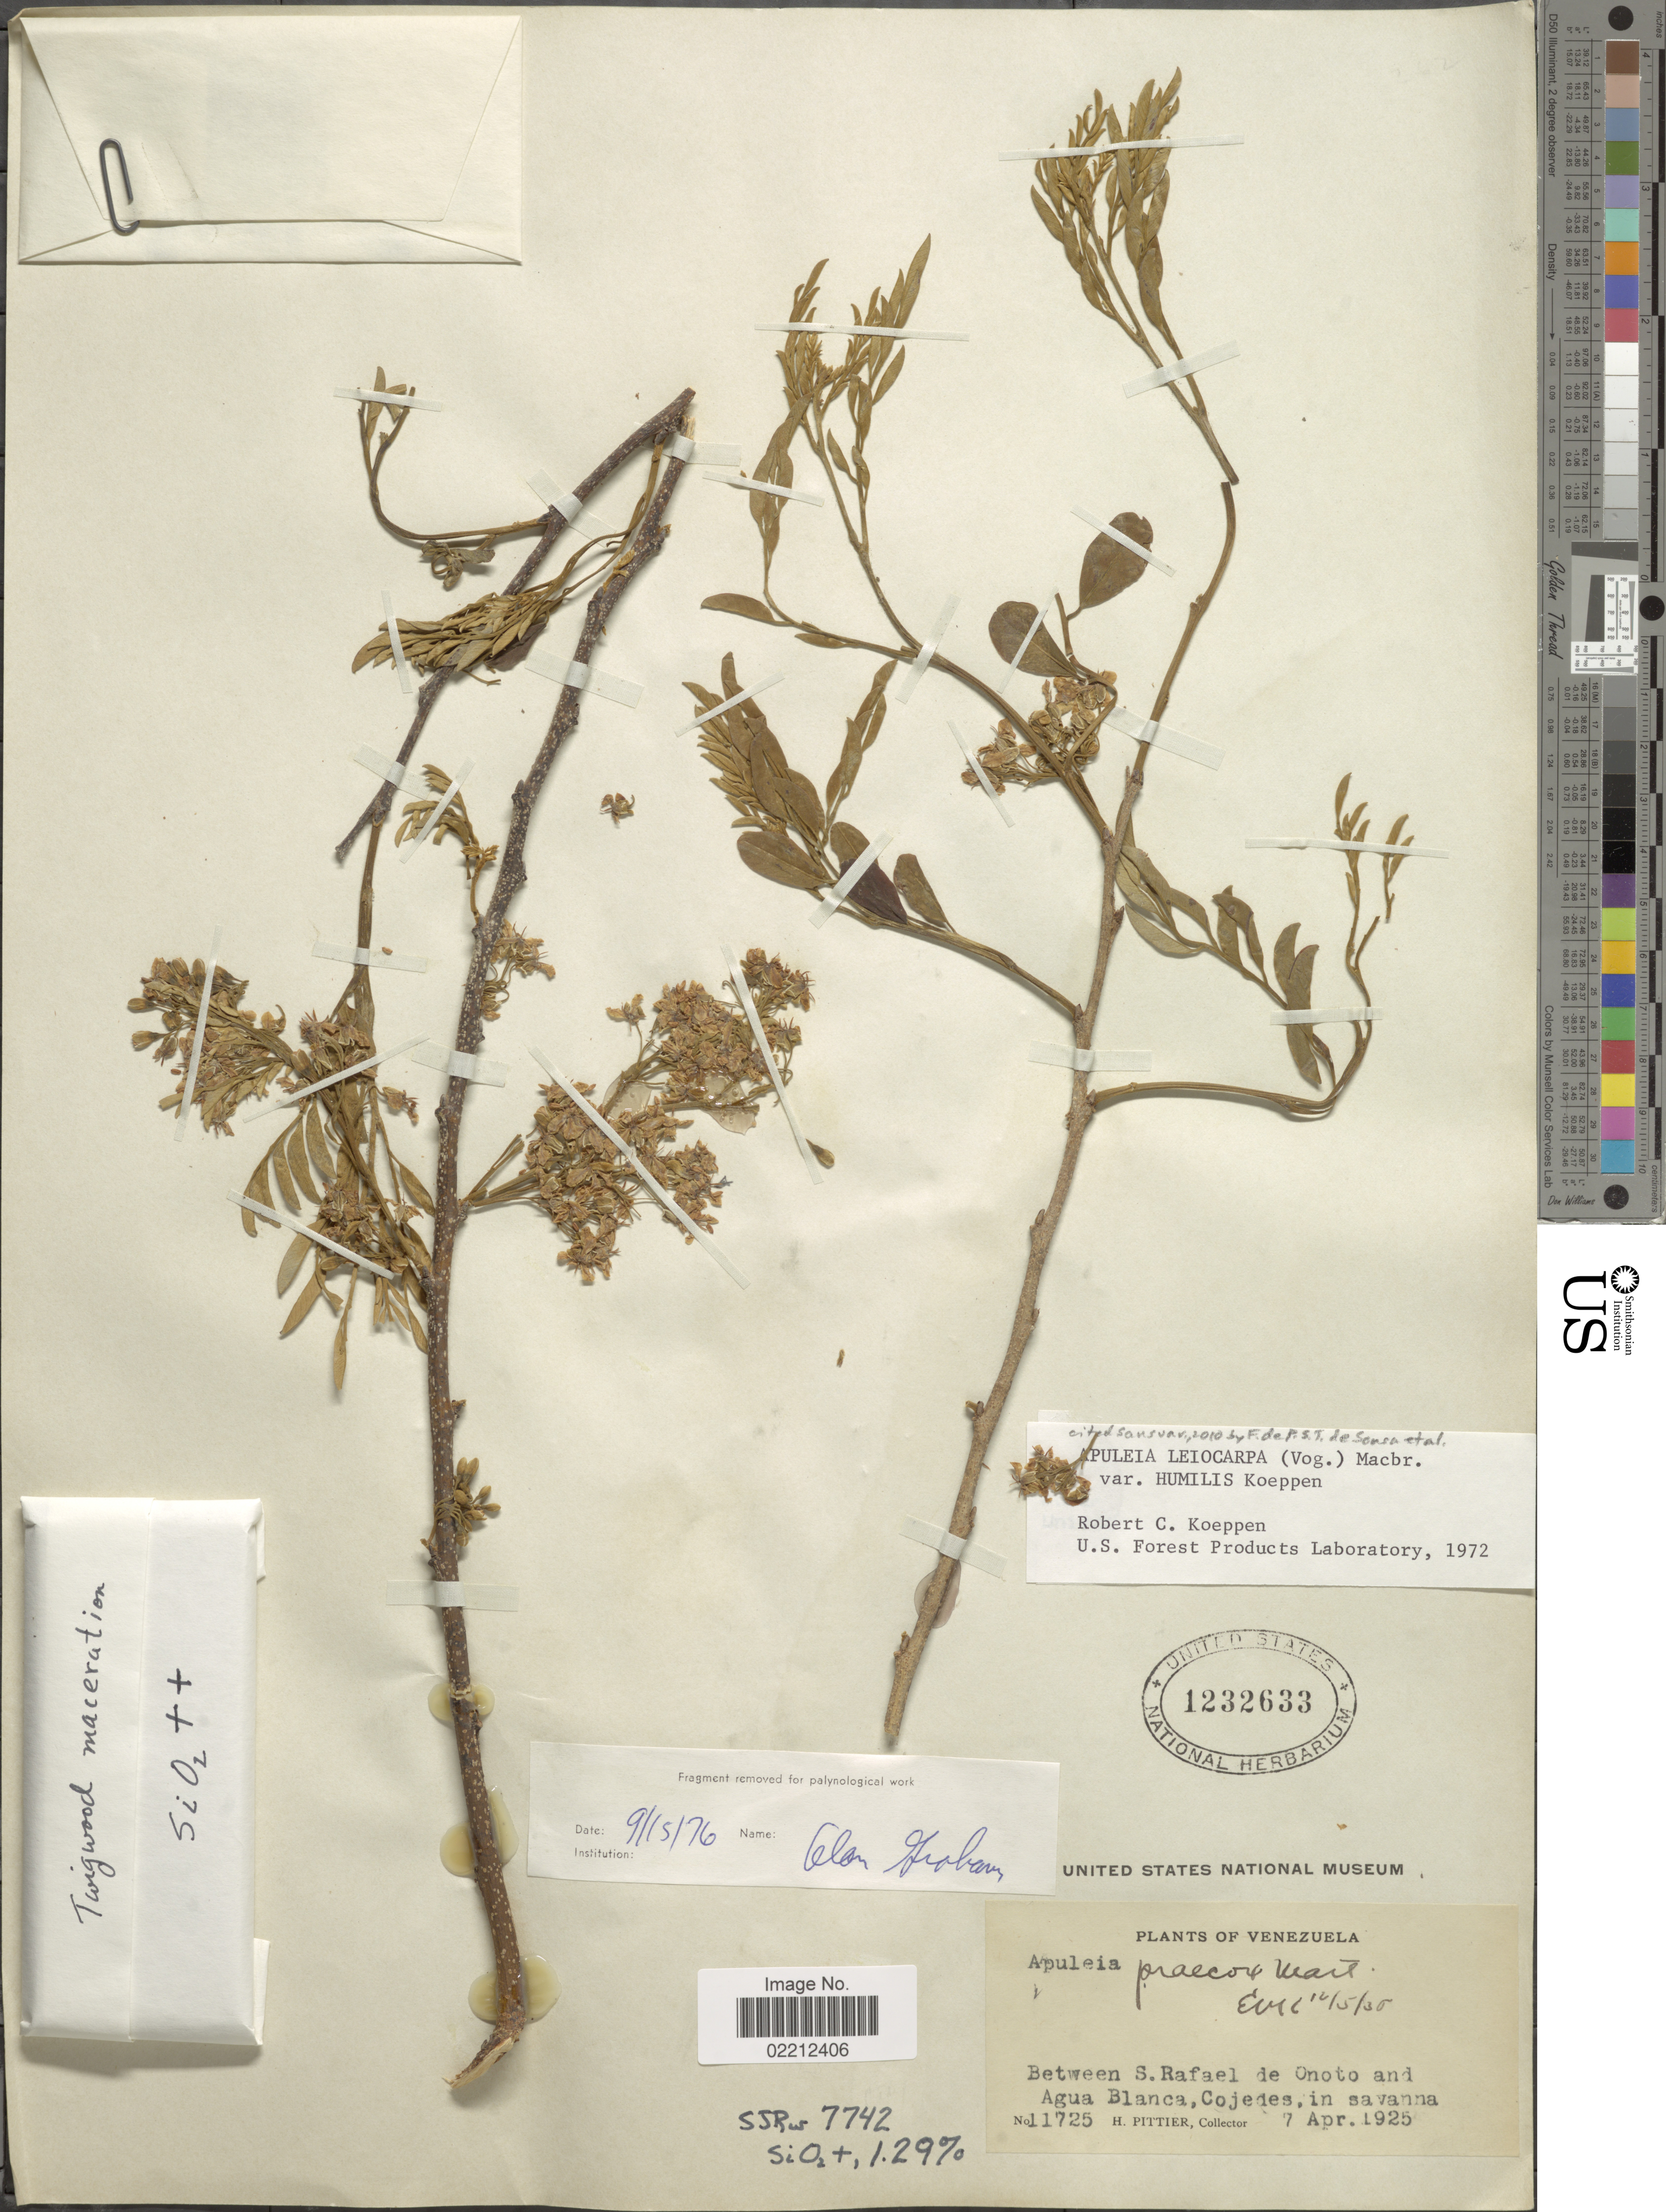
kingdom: Plantae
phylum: Tracheophyta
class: Magnoliopsida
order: Fabales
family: Fabaceae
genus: Apuleia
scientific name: Apuleia leiocarpa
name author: (Vogel) J.F. Macbr.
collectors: H. F. Pittier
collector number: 11725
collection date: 1925-04-07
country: Venezuela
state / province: Cojedes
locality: Between S. Rafael de Onoto and Agua Blanca, Cojedes, in savanna.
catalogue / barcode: US 1232633